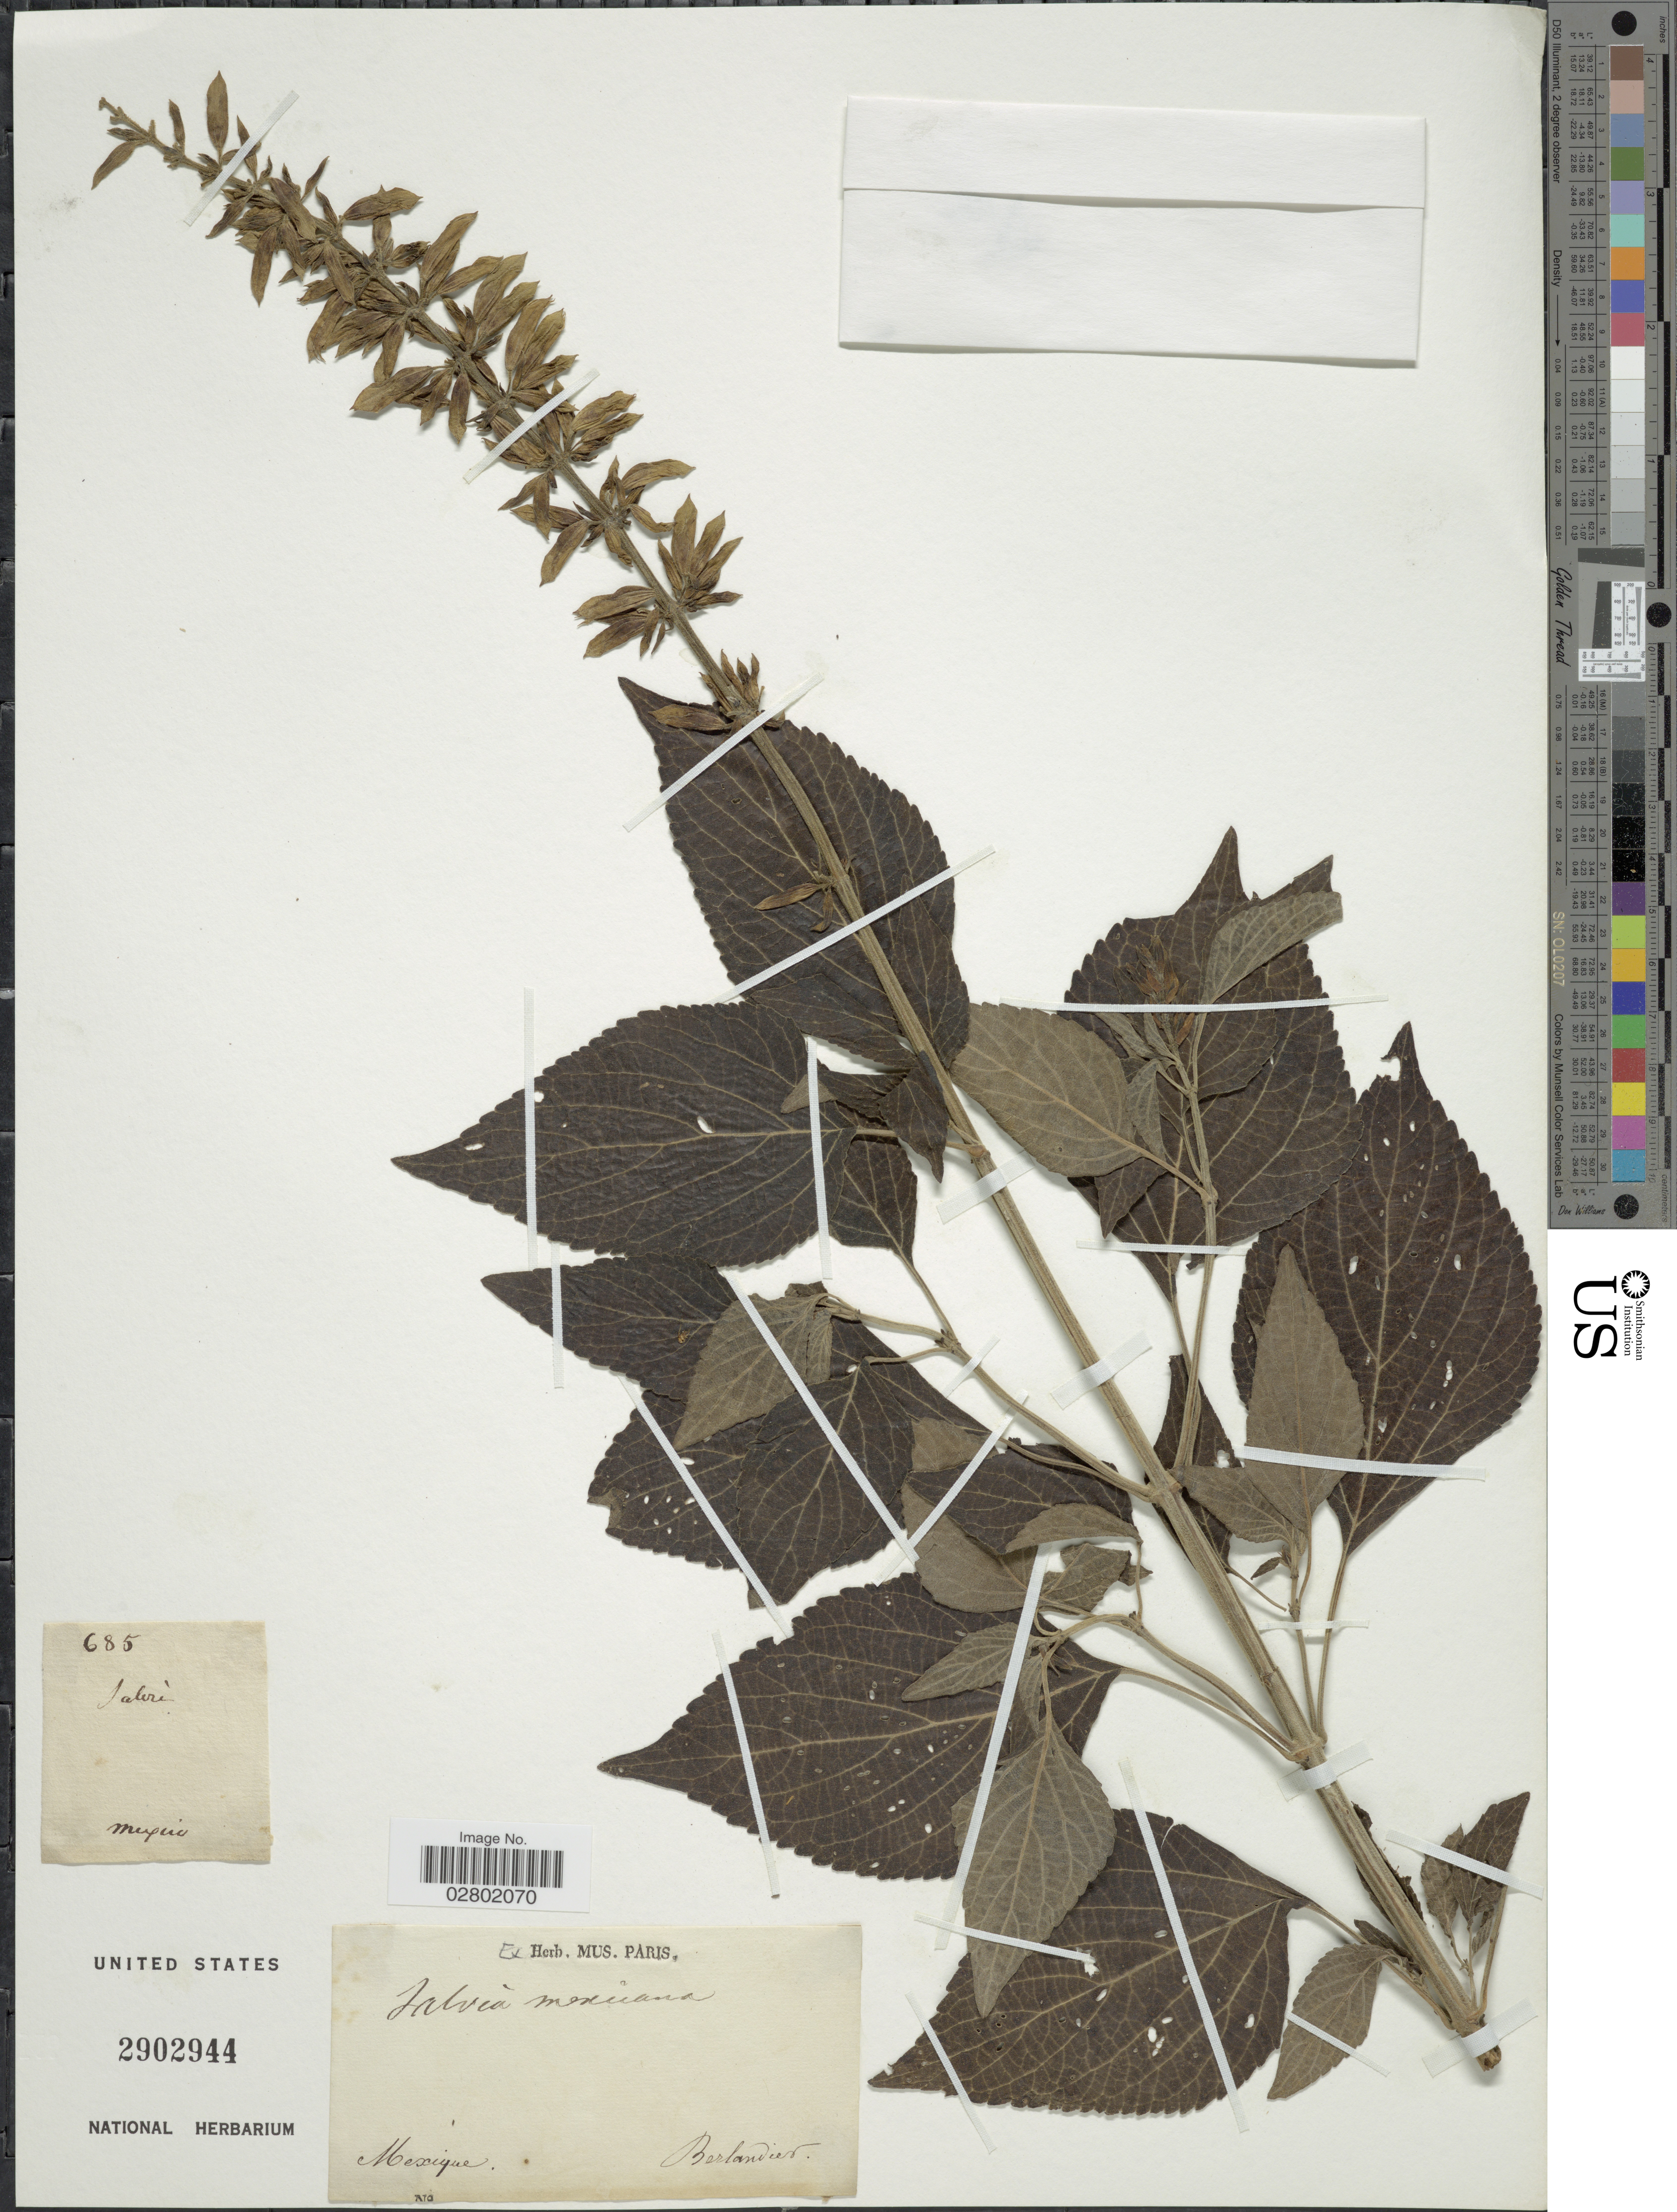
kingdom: Plantae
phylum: Tracheophyta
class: Magnoliopsida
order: Lamiales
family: Lamiaceae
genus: Salvia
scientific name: Salvia mexicana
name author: L.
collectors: J. L. Berlandier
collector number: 685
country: Mexico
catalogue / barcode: US 2902944